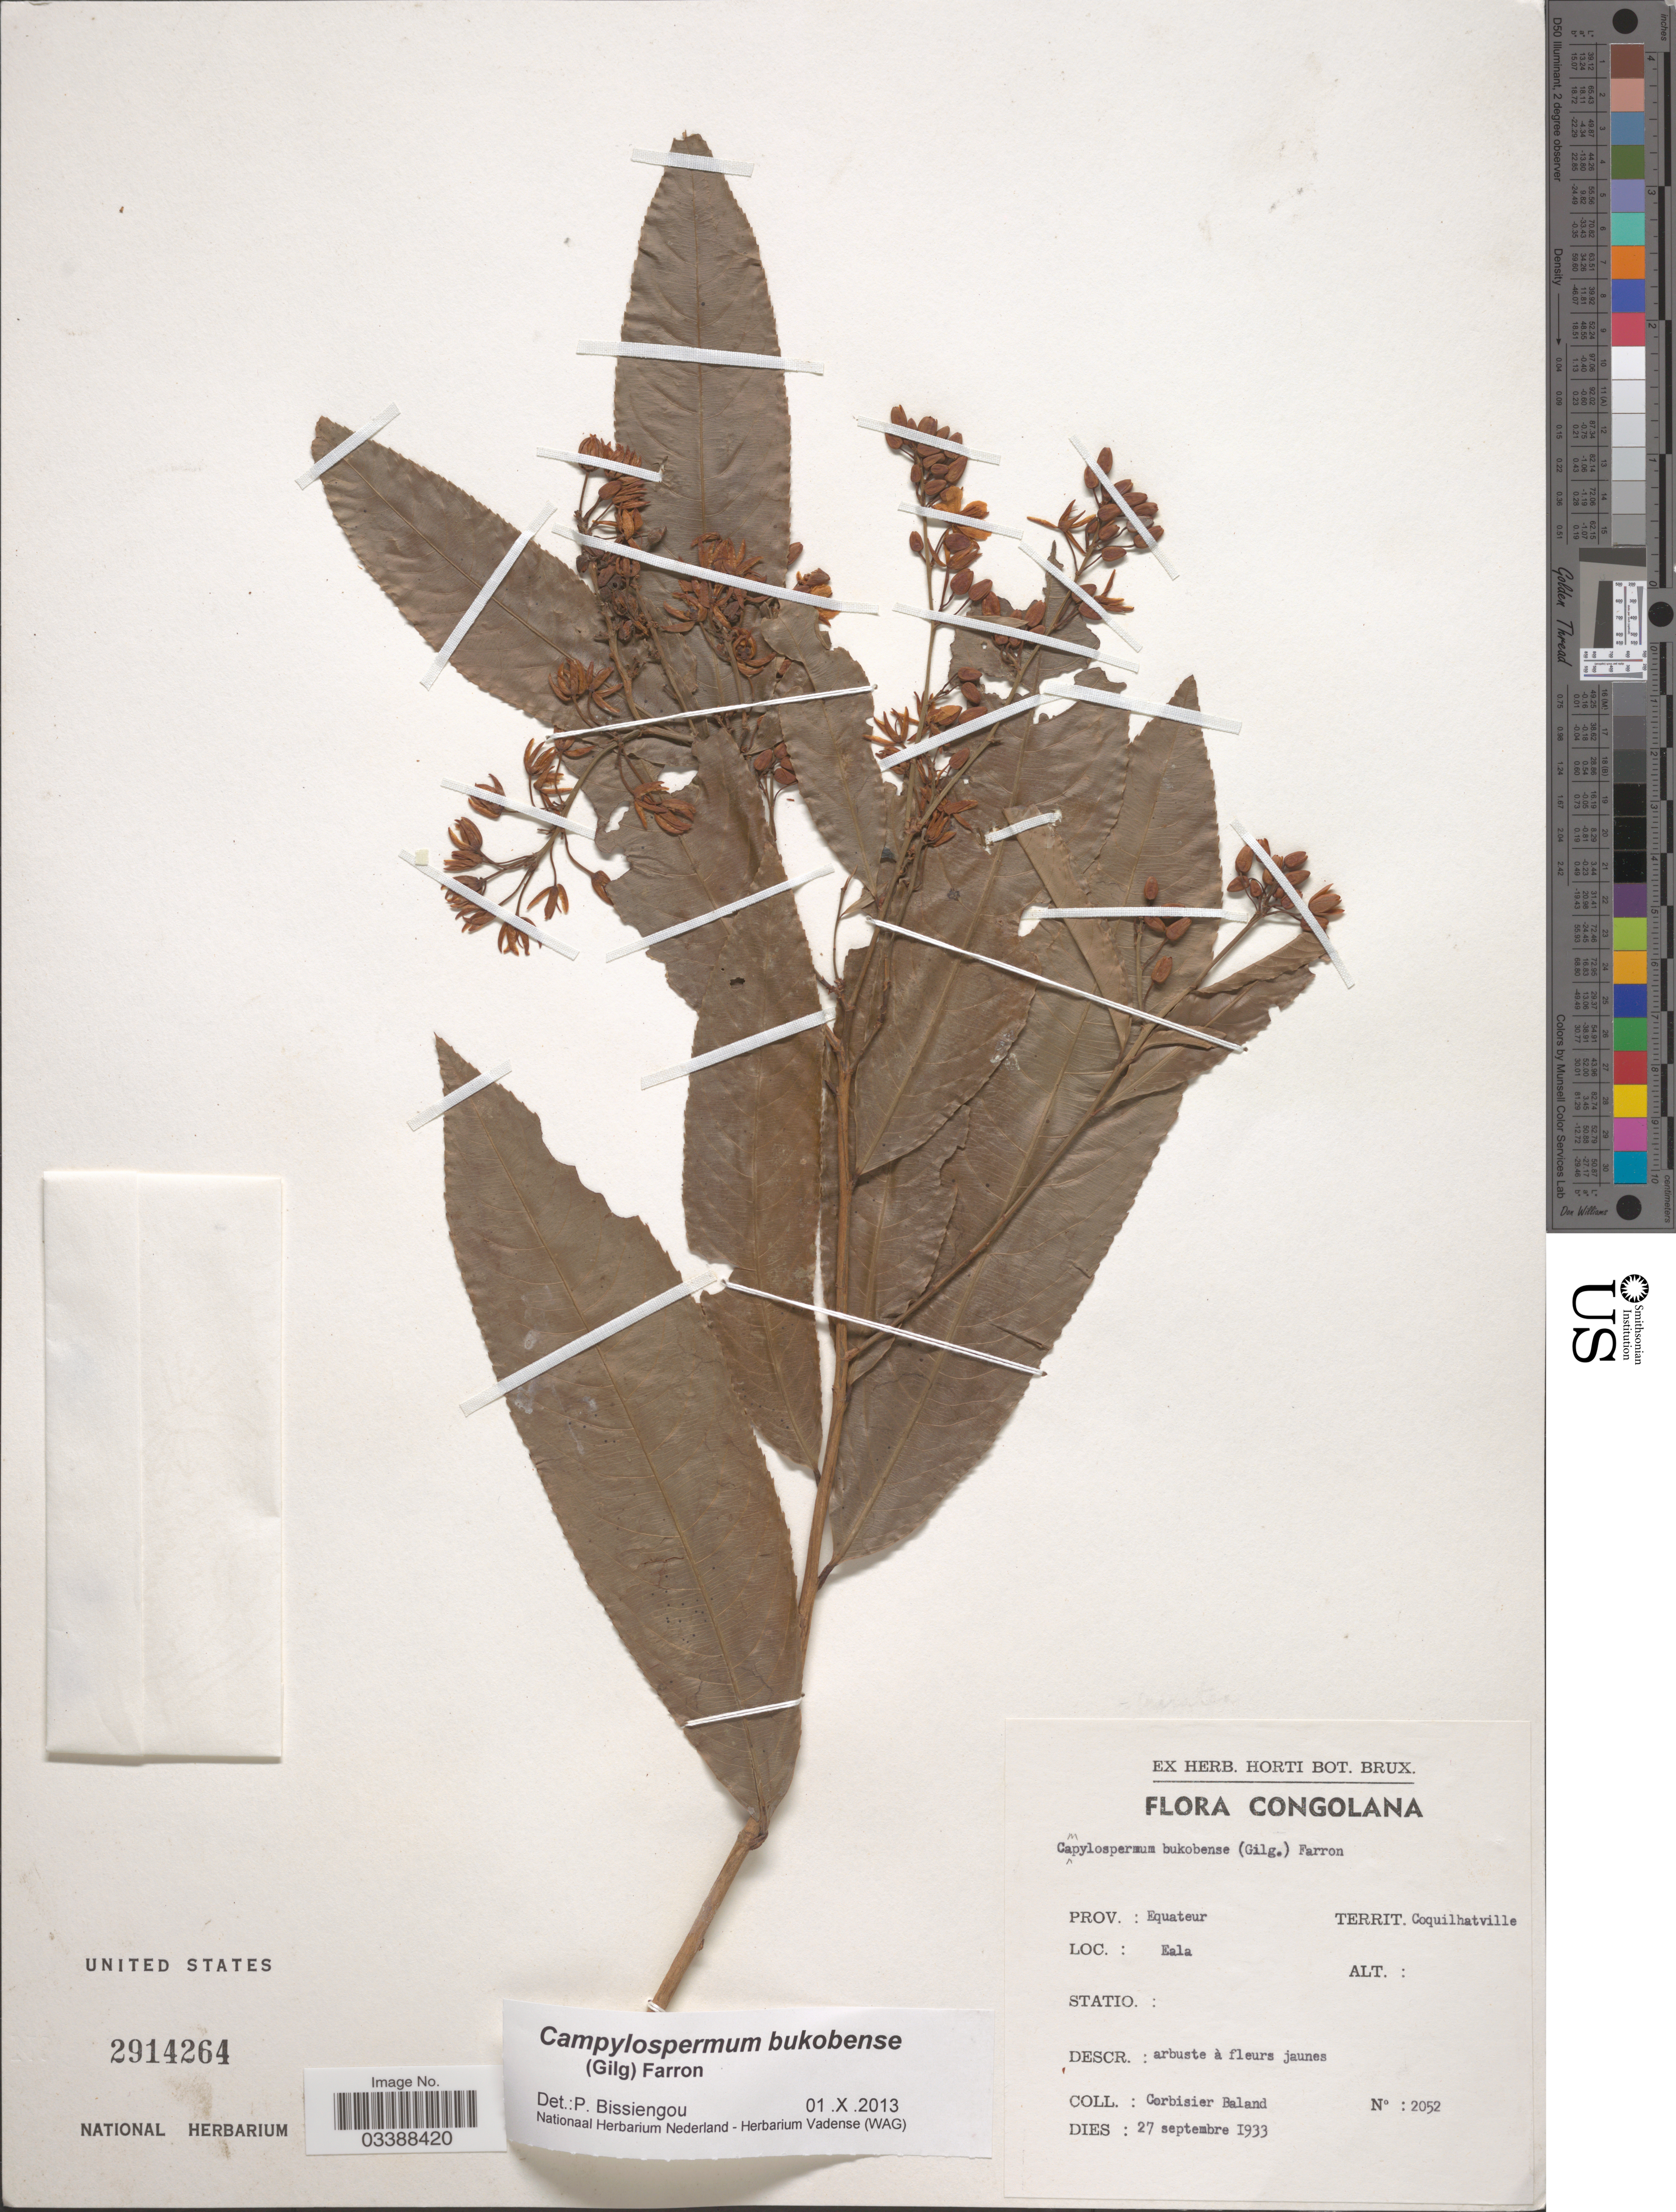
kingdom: Plantae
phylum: Tracheophyta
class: Magnoliopsida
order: Malpighiales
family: Ochnaceae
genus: Campylospermum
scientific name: Campylospermum bukobense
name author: (Gilg) Farron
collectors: C. Baland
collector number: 2052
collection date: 1933-09-27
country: Congo, Democratic Republic of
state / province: Equateur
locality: Congolana. Territ. Coquilhatville. Eala.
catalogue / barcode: US 2914264